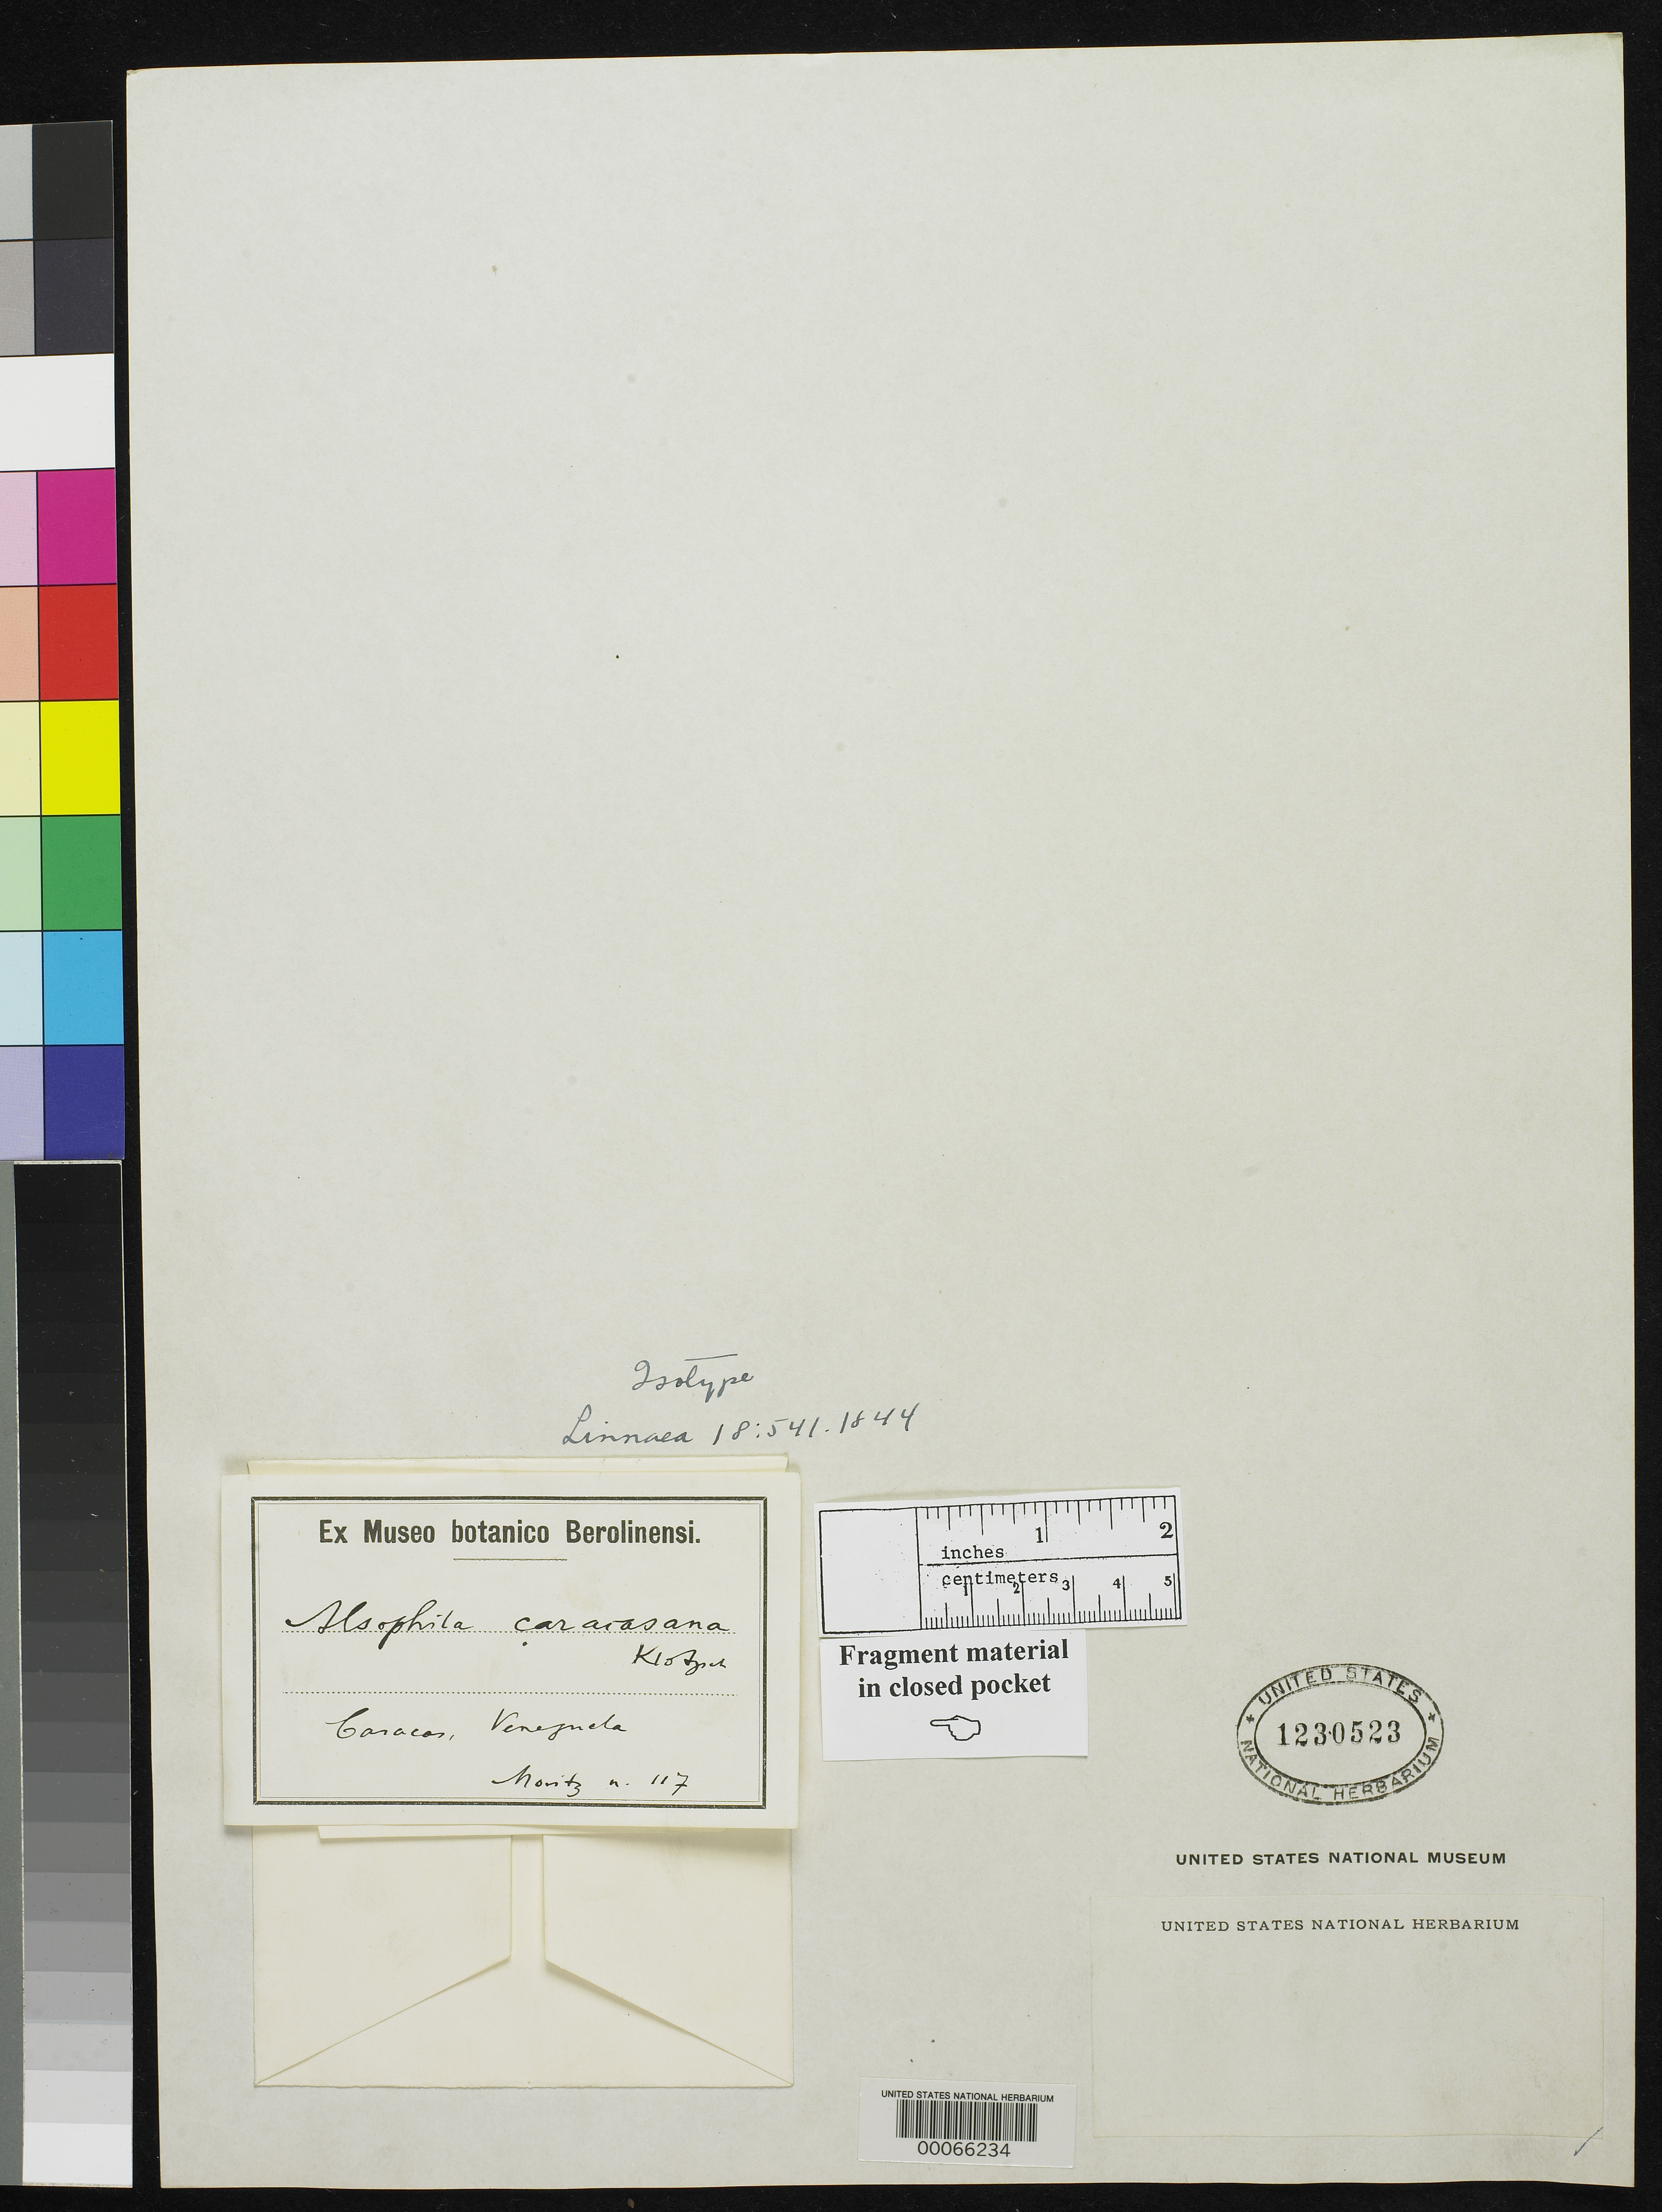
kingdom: Plantae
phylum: Tracheophyta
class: Polypodiopsida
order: Cyatheales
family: Cyatheaceae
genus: Alsophila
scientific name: Alsophila caracasana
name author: Klotzsch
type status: Type Fragment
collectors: J. W. Moritz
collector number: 117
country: Venezuela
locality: Caracas.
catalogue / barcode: US 1230523